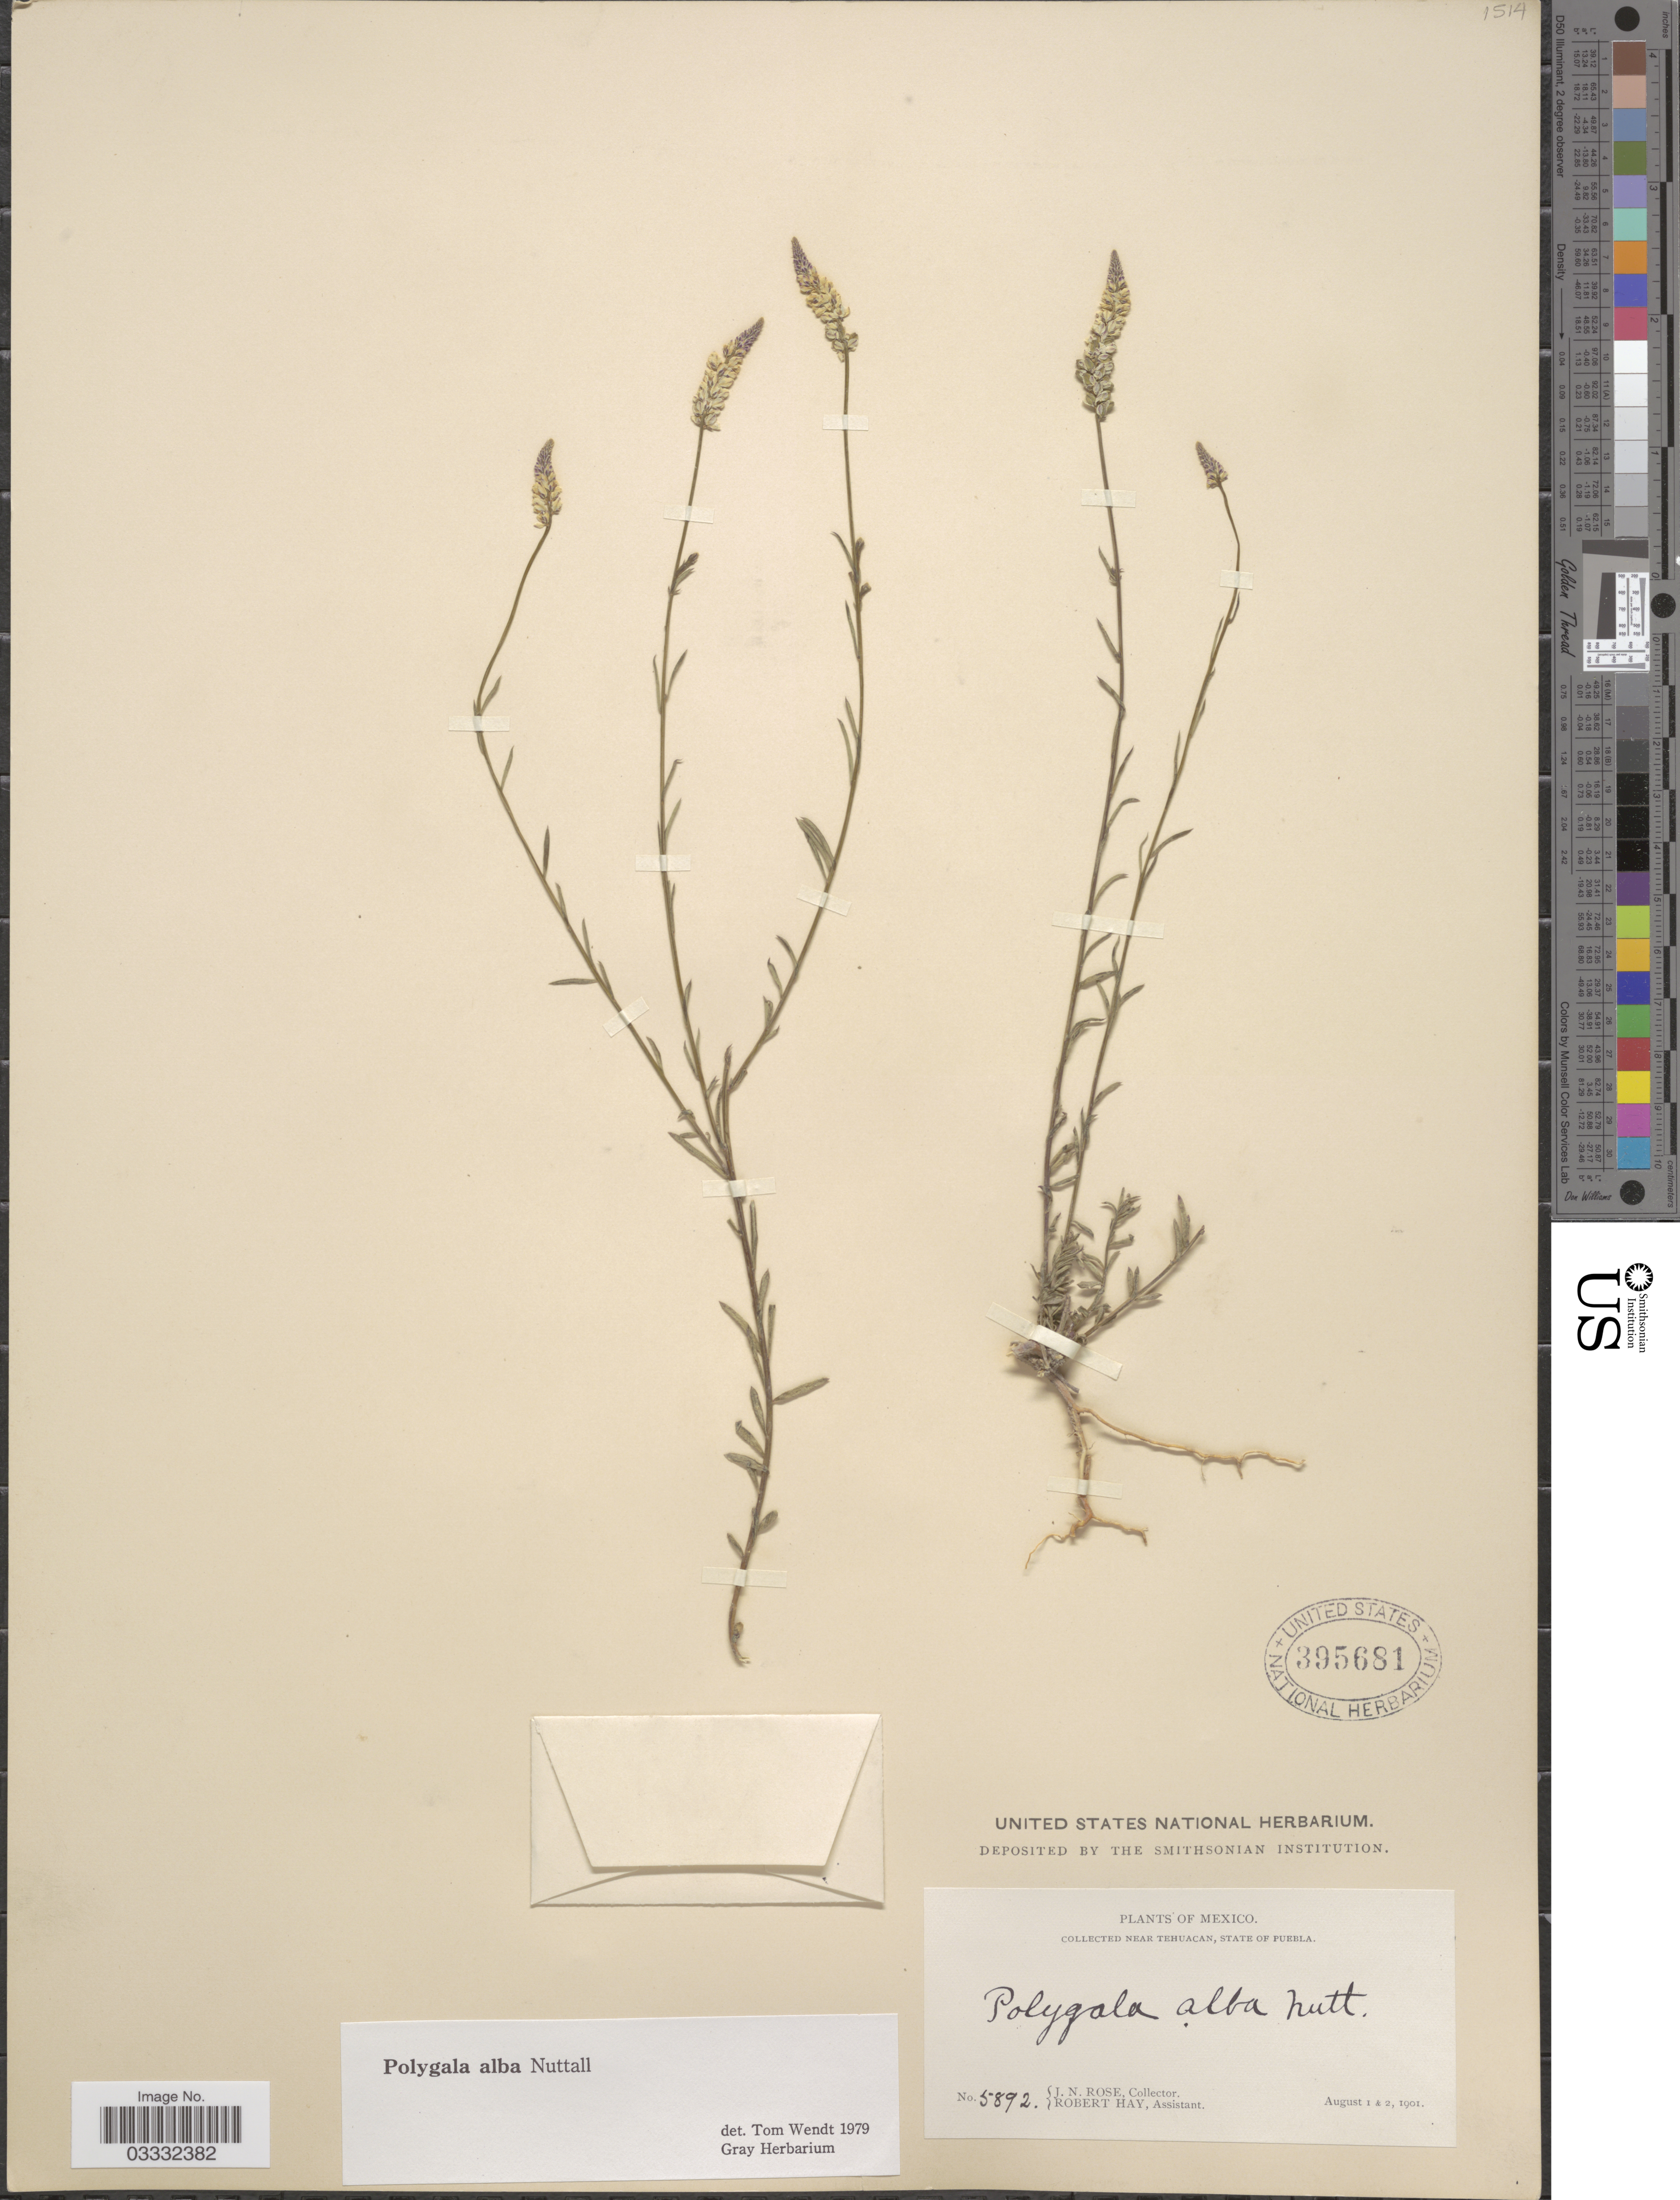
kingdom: Plantae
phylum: Tracheophyta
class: Magnoliopsida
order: Fabales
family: Polygalaceae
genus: Polygala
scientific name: Polygala alba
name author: Nutt.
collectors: J. N. Rose & R. Hay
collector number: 5892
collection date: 1901-08-01/1901-08-02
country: Mexico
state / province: Puebla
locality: Near Tehuacan.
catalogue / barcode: US 395681